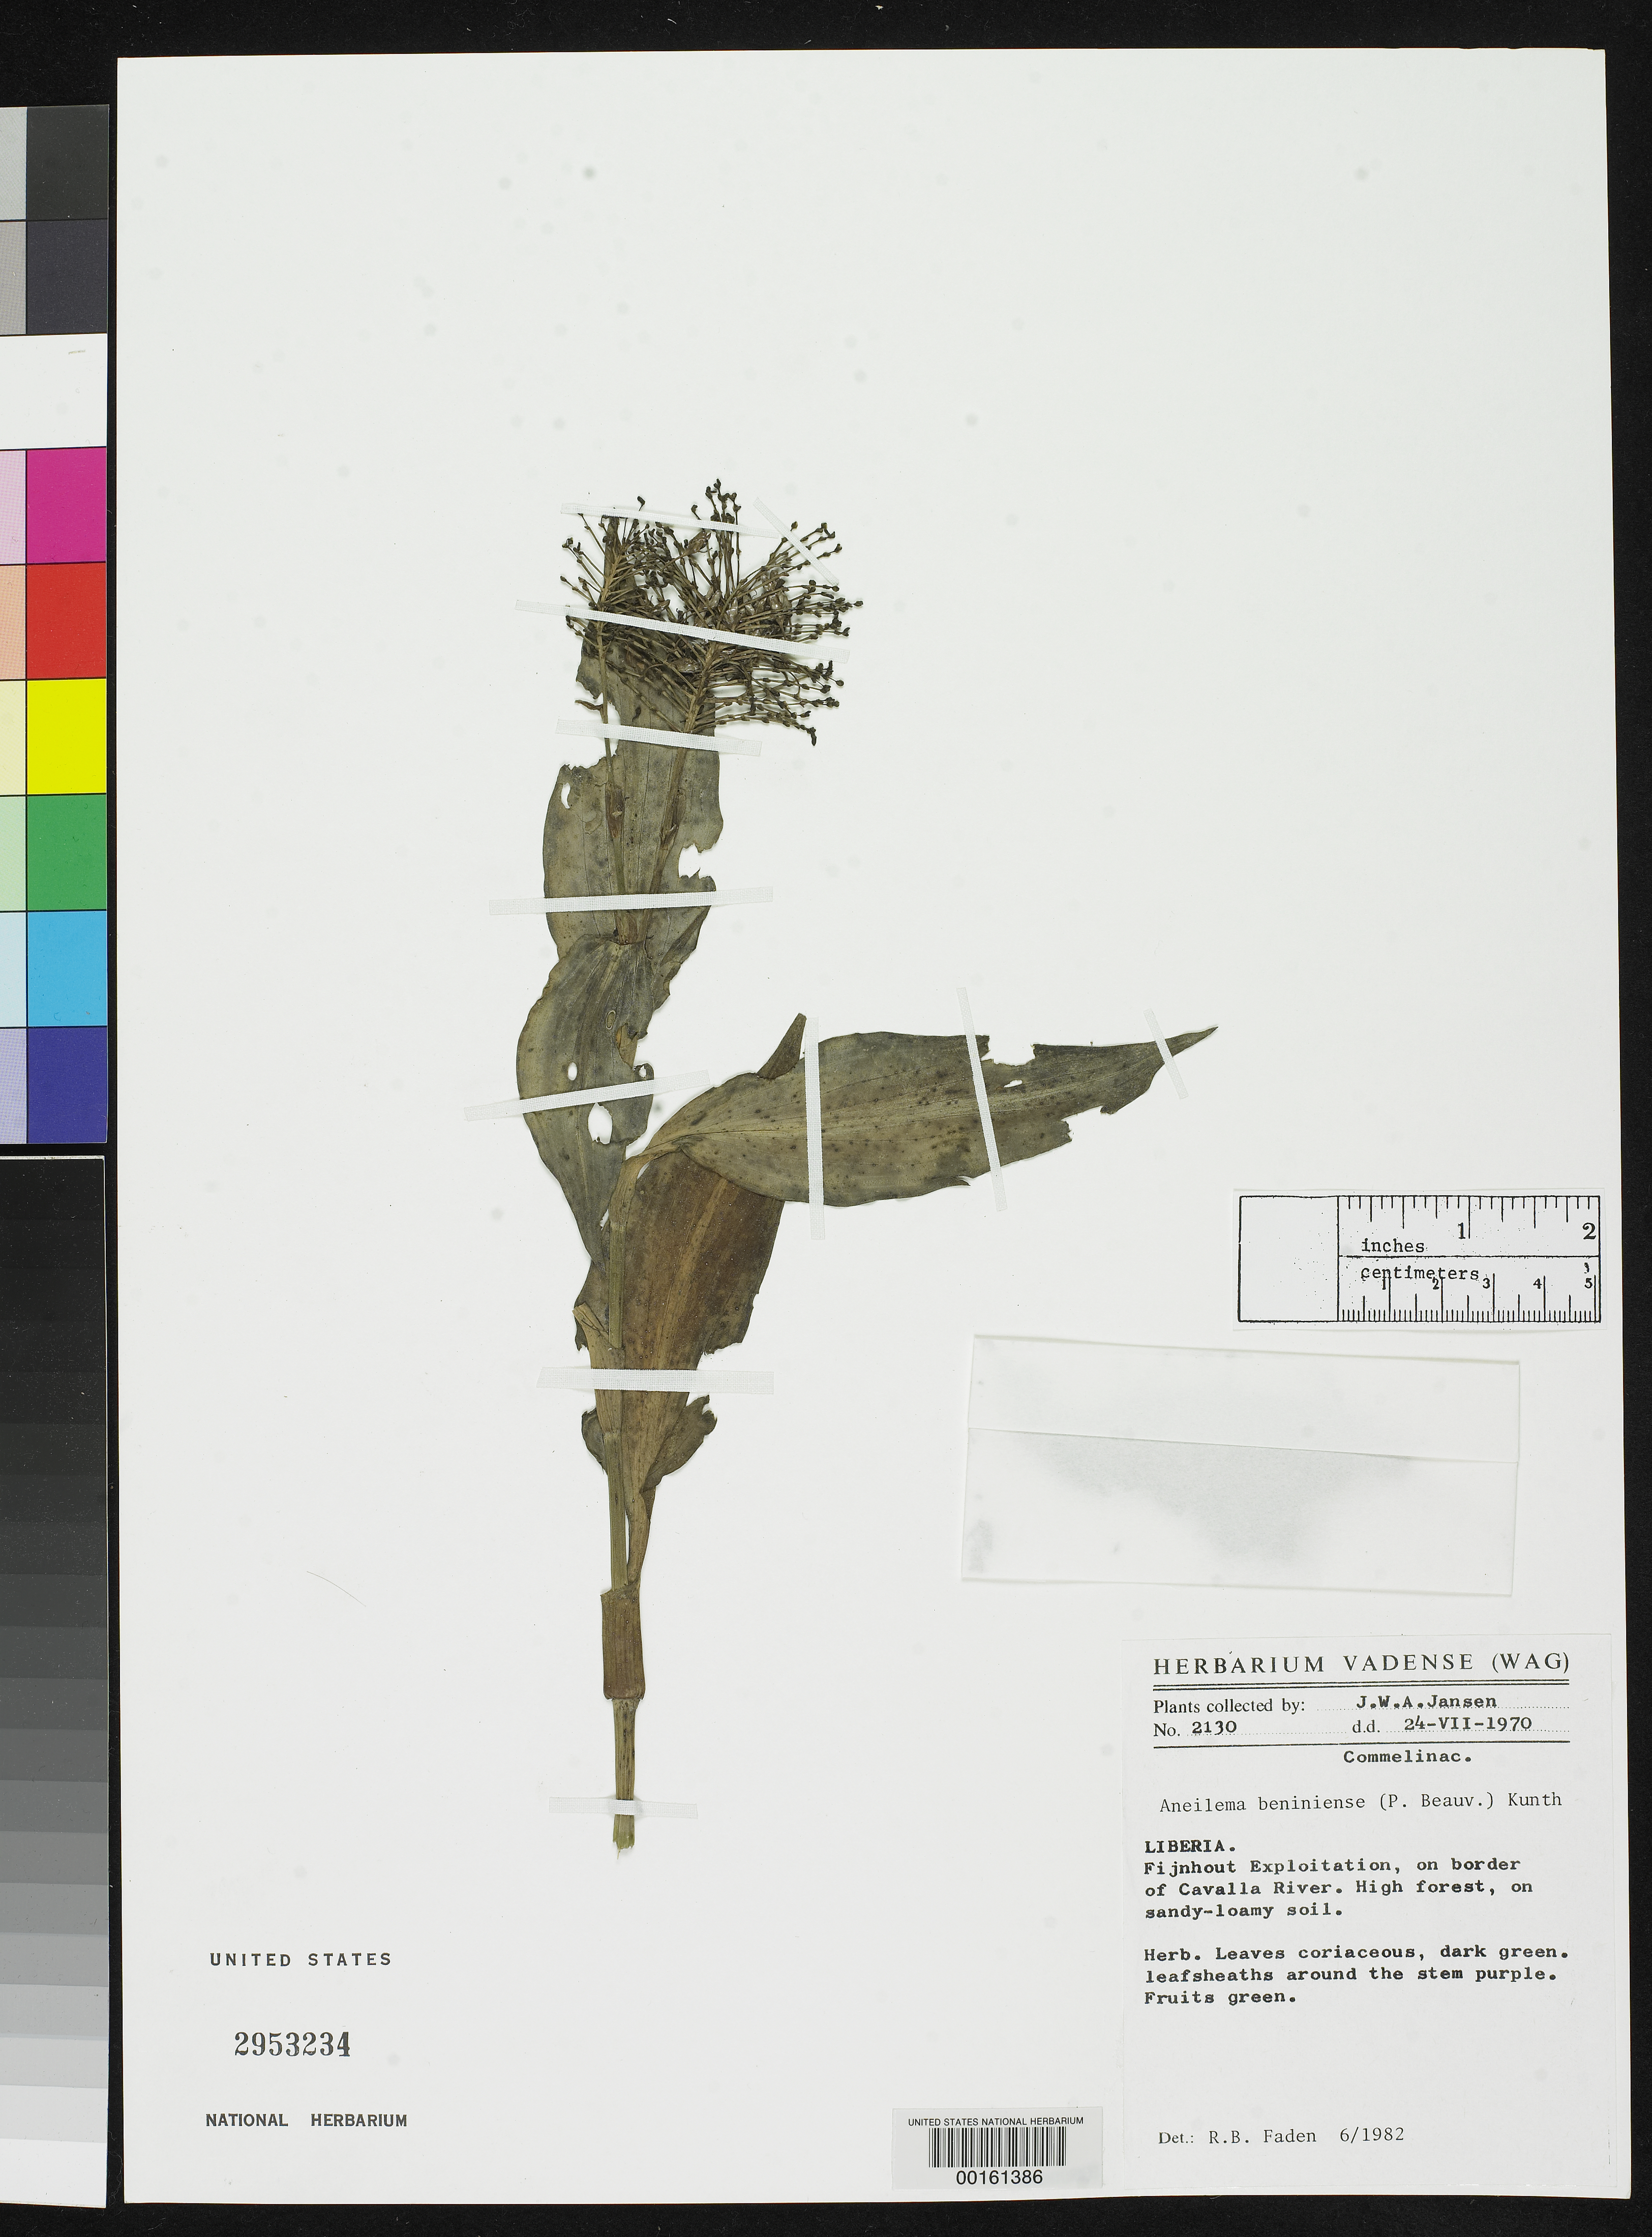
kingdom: Plantae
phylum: Tracheophyta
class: Liliopsida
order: Commelinales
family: Commelinaceae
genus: Aneilema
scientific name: Aneilema beniniense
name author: (P. Beauv.) Kunth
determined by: Faden, Robert B., (US), Smithsonian Institution - National Museum of Natural History (UNITED STATES)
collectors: J. Jansen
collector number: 2130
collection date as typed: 24 Jul 1970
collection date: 1970-07-24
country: Liberia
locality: Cavalla river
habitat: High forest, sandy-loam soil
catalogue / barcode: US 2953234